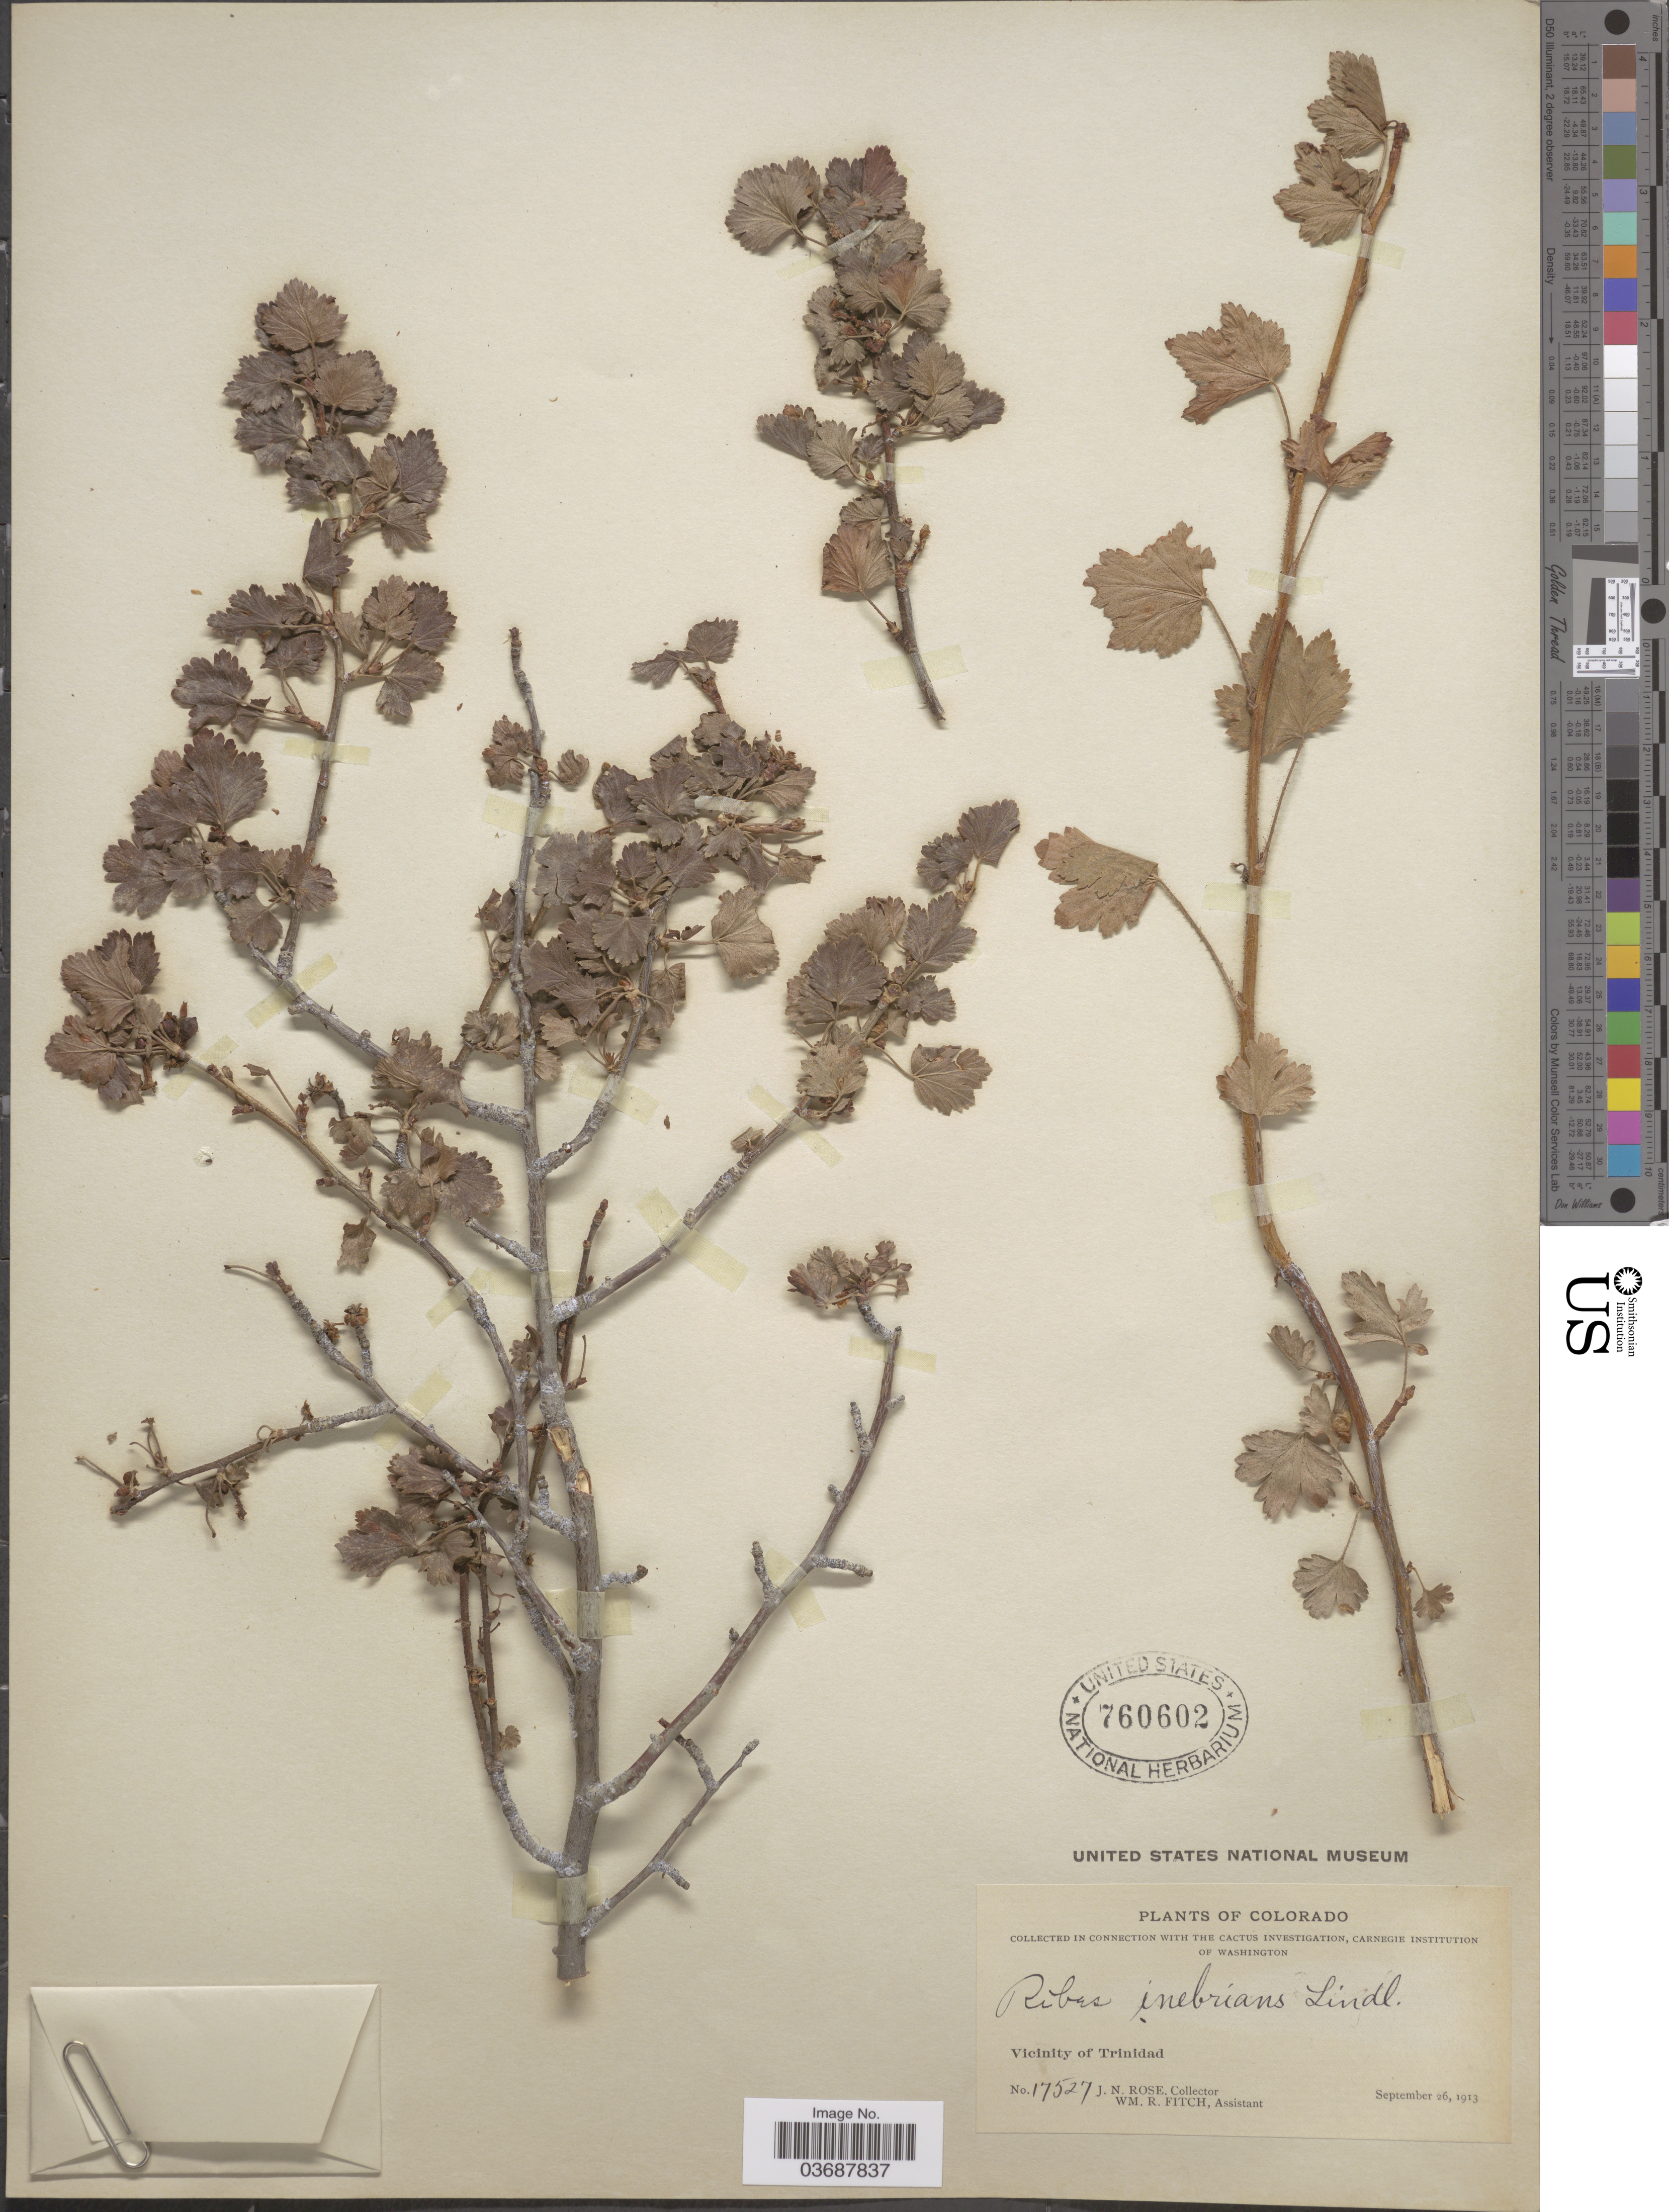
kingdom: Plantae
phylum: Tracheophyta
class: Magnoliopsida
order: Saxifragales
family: Grossulariaceae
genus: Ribes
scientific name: Ribes inebrians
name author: Lindl.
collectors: J. N. Rose & W. R. Fitch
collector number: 17527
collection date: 1913-09-26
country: United States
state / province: Colorado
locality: Vicinity of Trinidad.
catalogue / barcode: US 760602